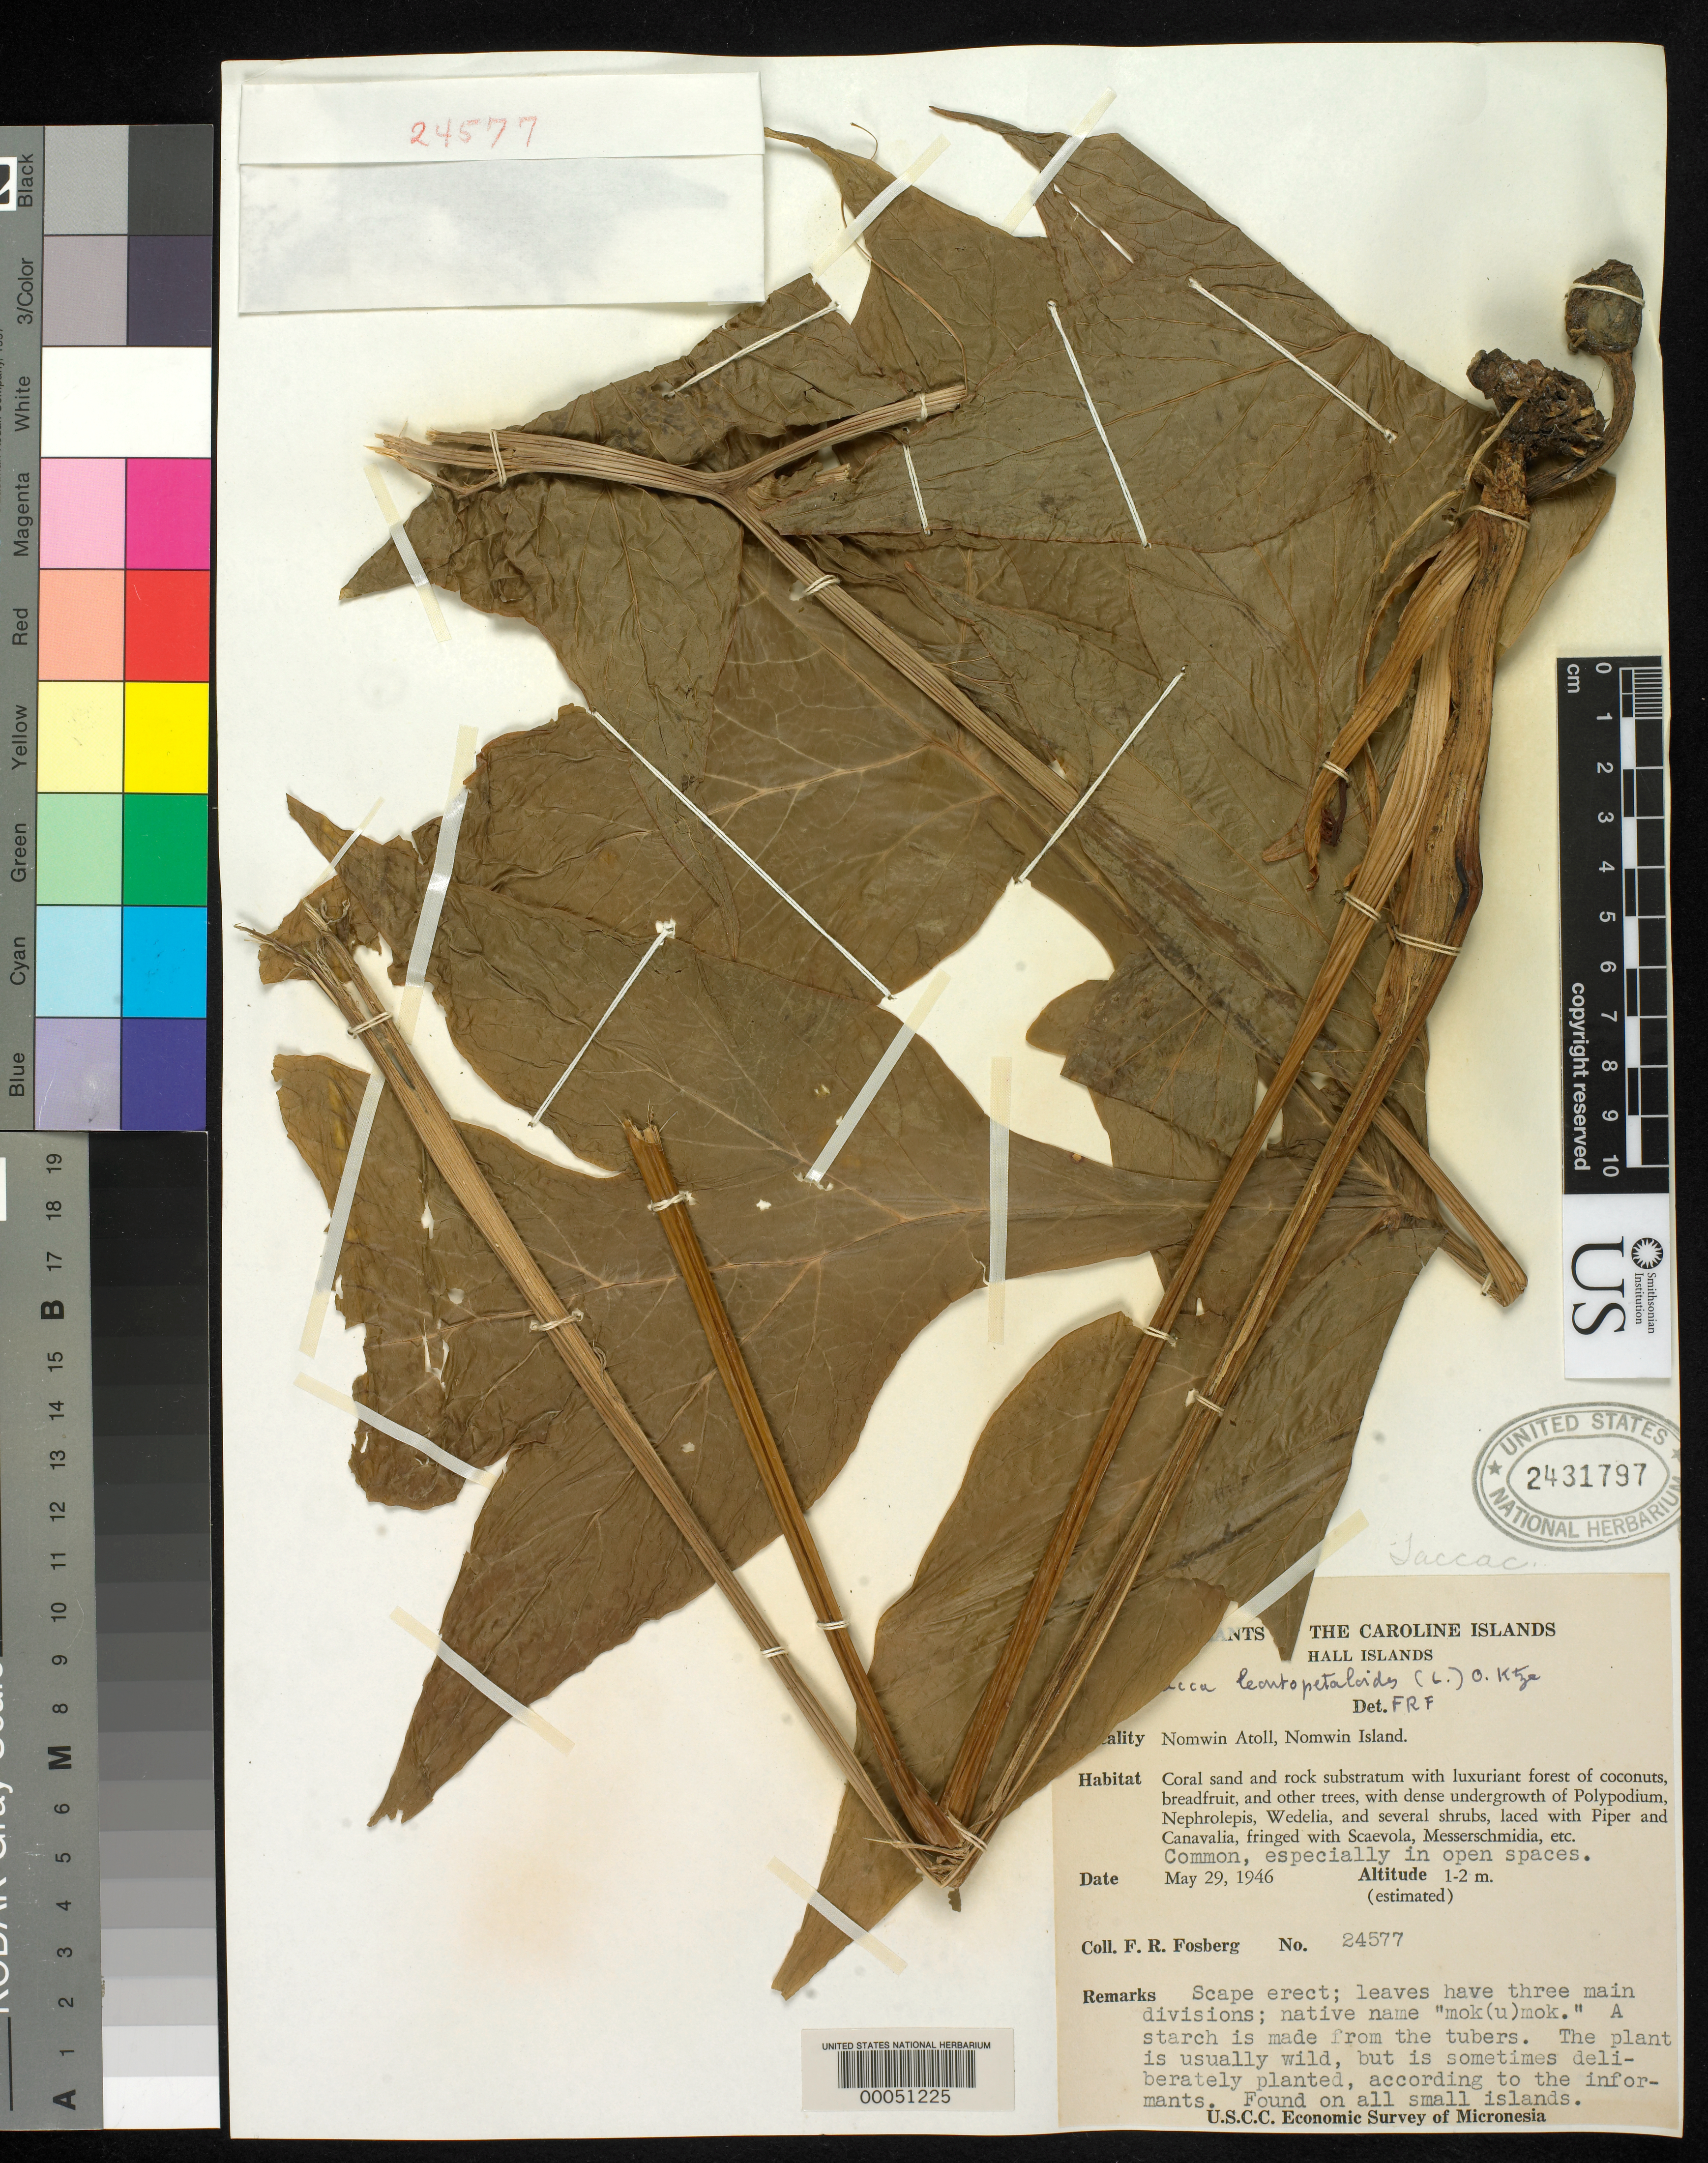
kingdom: Plantae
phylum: Tracheophyta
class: Liliopsida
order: Dioscoreales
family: Dioscoreaceae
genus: Tacca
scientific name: Tacca leontopetaloides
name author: (L.) Kuntze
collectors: F. R. Fosberg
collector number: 24577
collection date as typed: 29 May 1946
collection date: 1946-05-29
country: Micronesia, Federated States of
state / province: Truk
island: Nomwin Atoll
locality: Nomwin Islet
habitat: coral sand and rock substratum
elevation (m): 1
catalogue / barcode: US 2431797